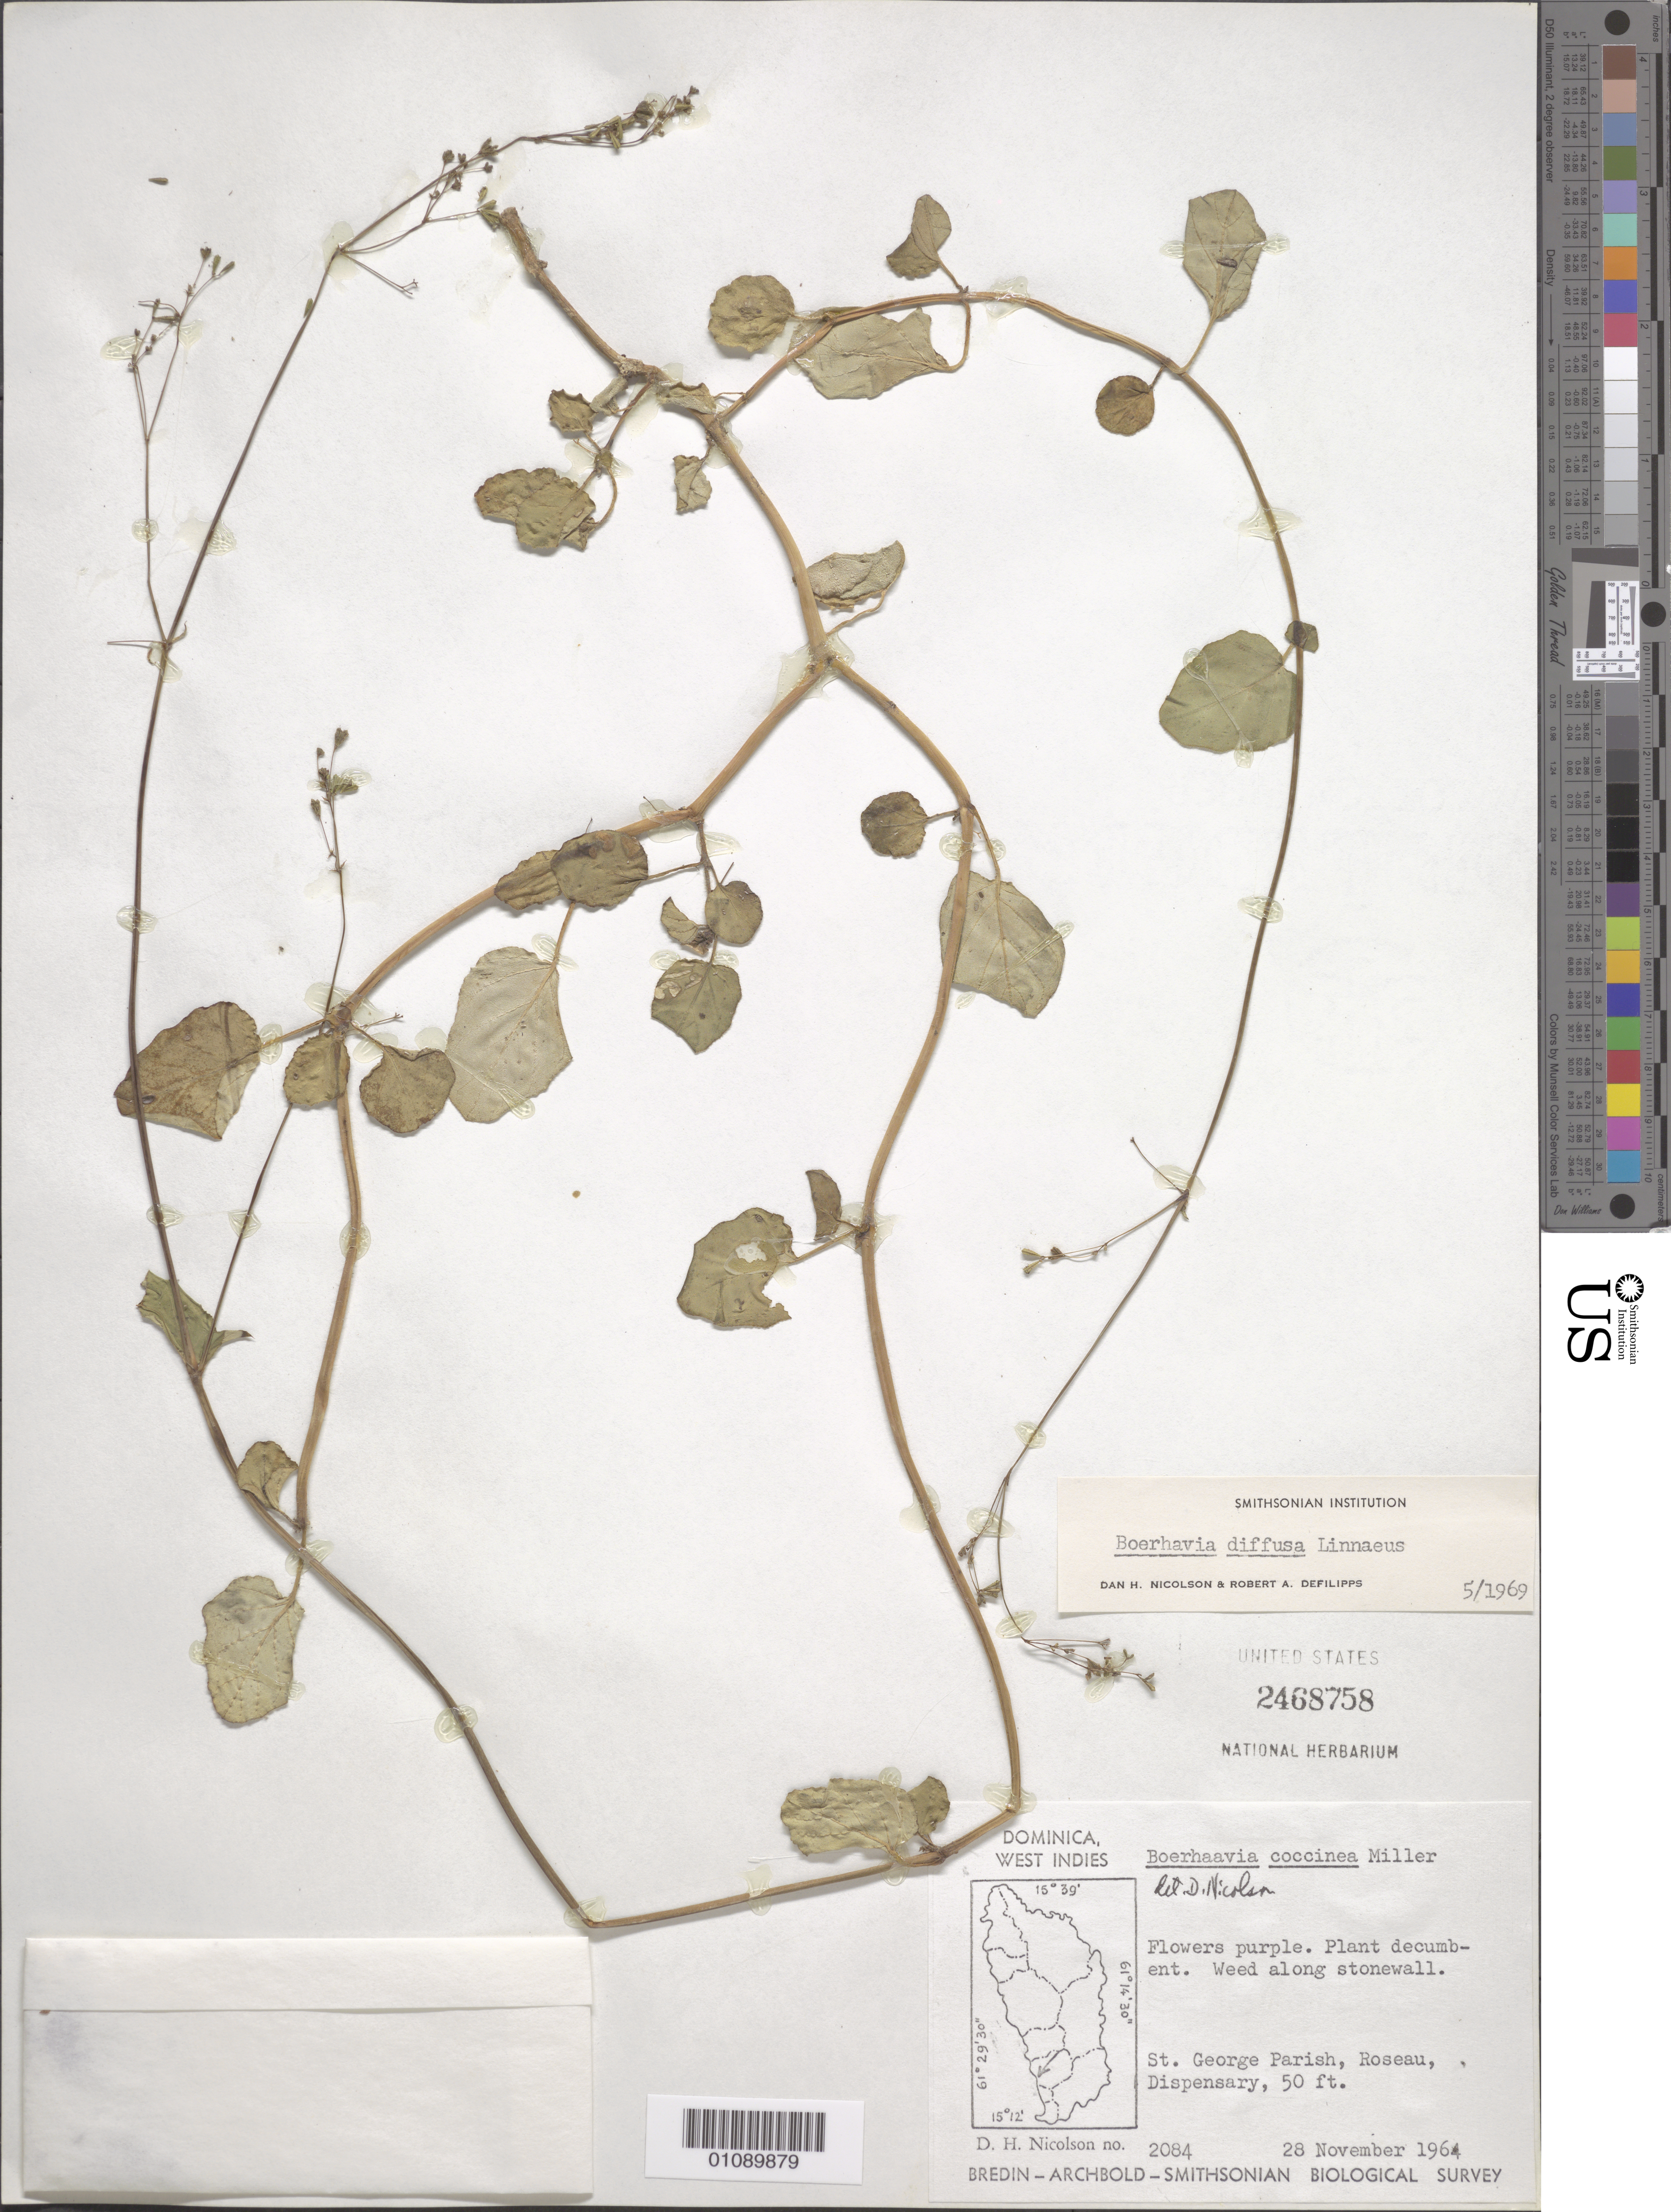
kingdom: Plantae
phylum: Tracheophyta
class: Magnoliopsida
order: Caryophyllales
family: Nyctaginaceae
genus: Boerhavia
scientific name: Boerhavia diffusa var. diffusa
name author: L.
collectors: D. H. Nicolson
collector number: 2084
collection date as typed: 28 Nov 1964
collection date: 1964-11-28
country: Dominica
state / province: St. George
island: Dominica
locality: Roseau, Dispensary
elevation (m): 15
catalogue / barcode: US 2468758